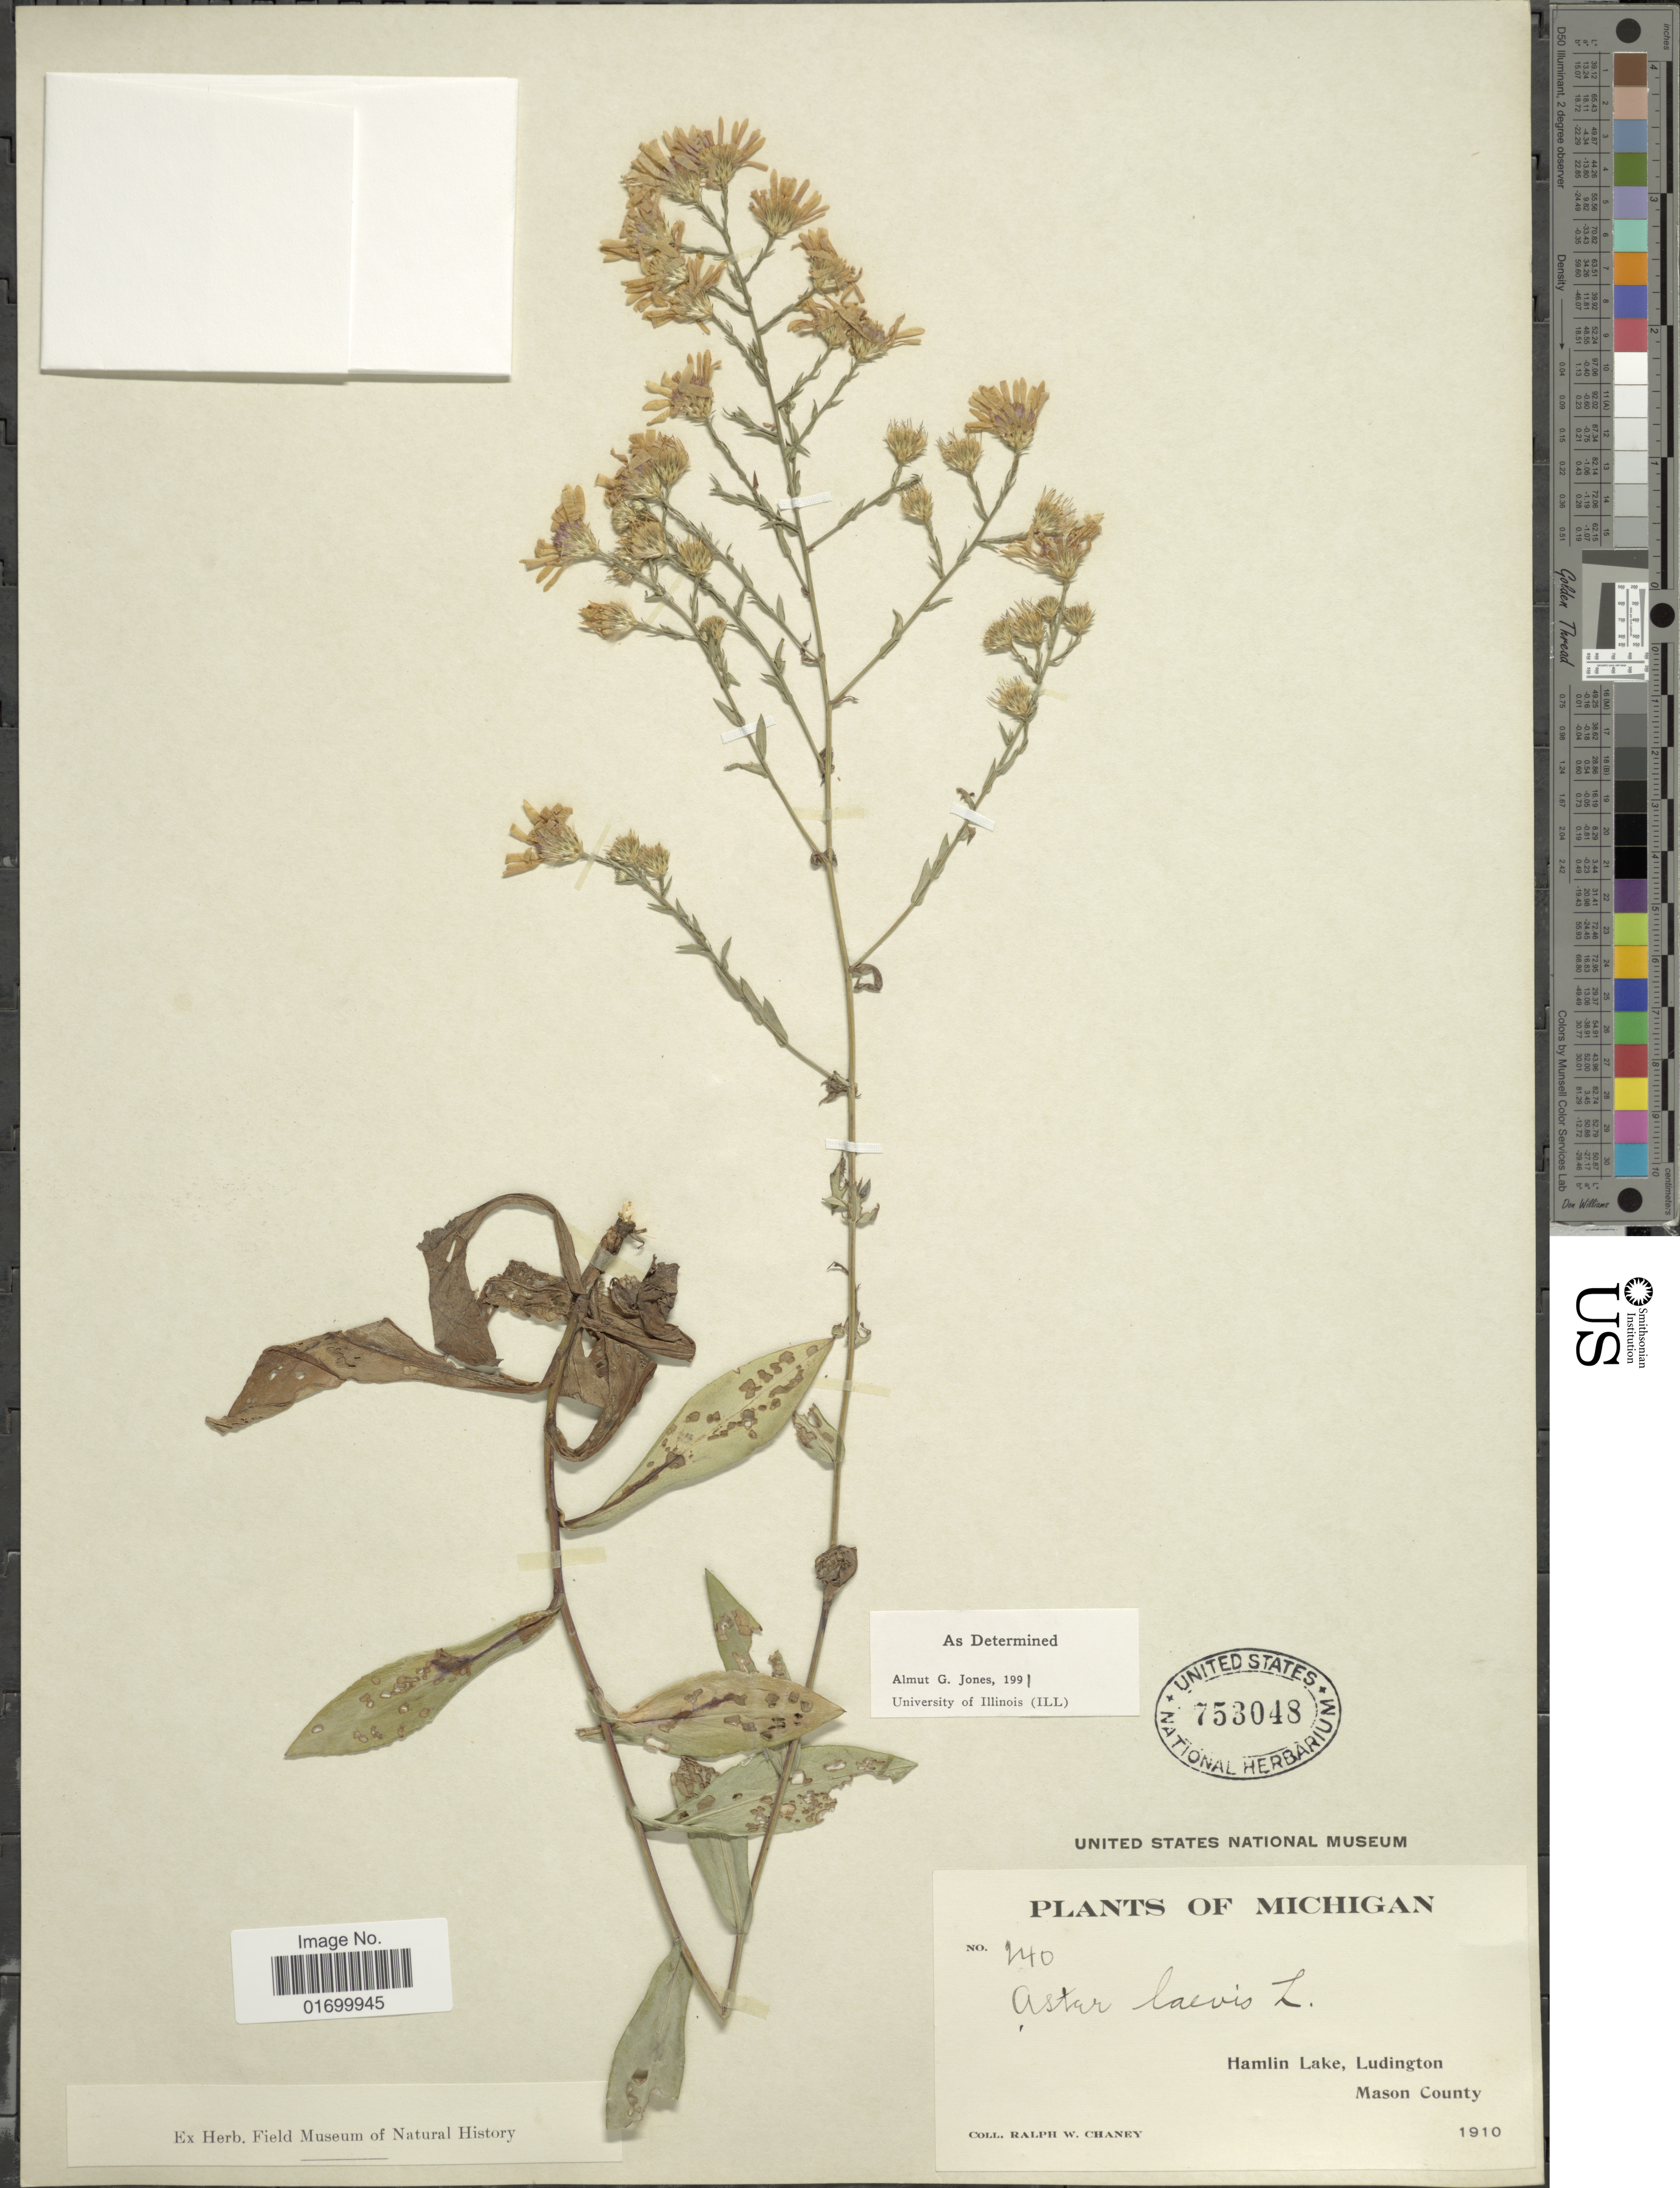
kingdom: Plantae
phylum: Tracheophyta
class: Magnoliopsida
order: Asterales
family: Asteraceae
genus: Symphyotrichum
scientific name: Symphyotrichum laeve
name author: (L.) Á. Löve & D. Löve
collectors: R. Chaney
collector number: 240*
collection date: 1910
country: United States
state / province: Michigan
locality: Hamlin Lake, Ludington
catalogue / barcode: US 753048